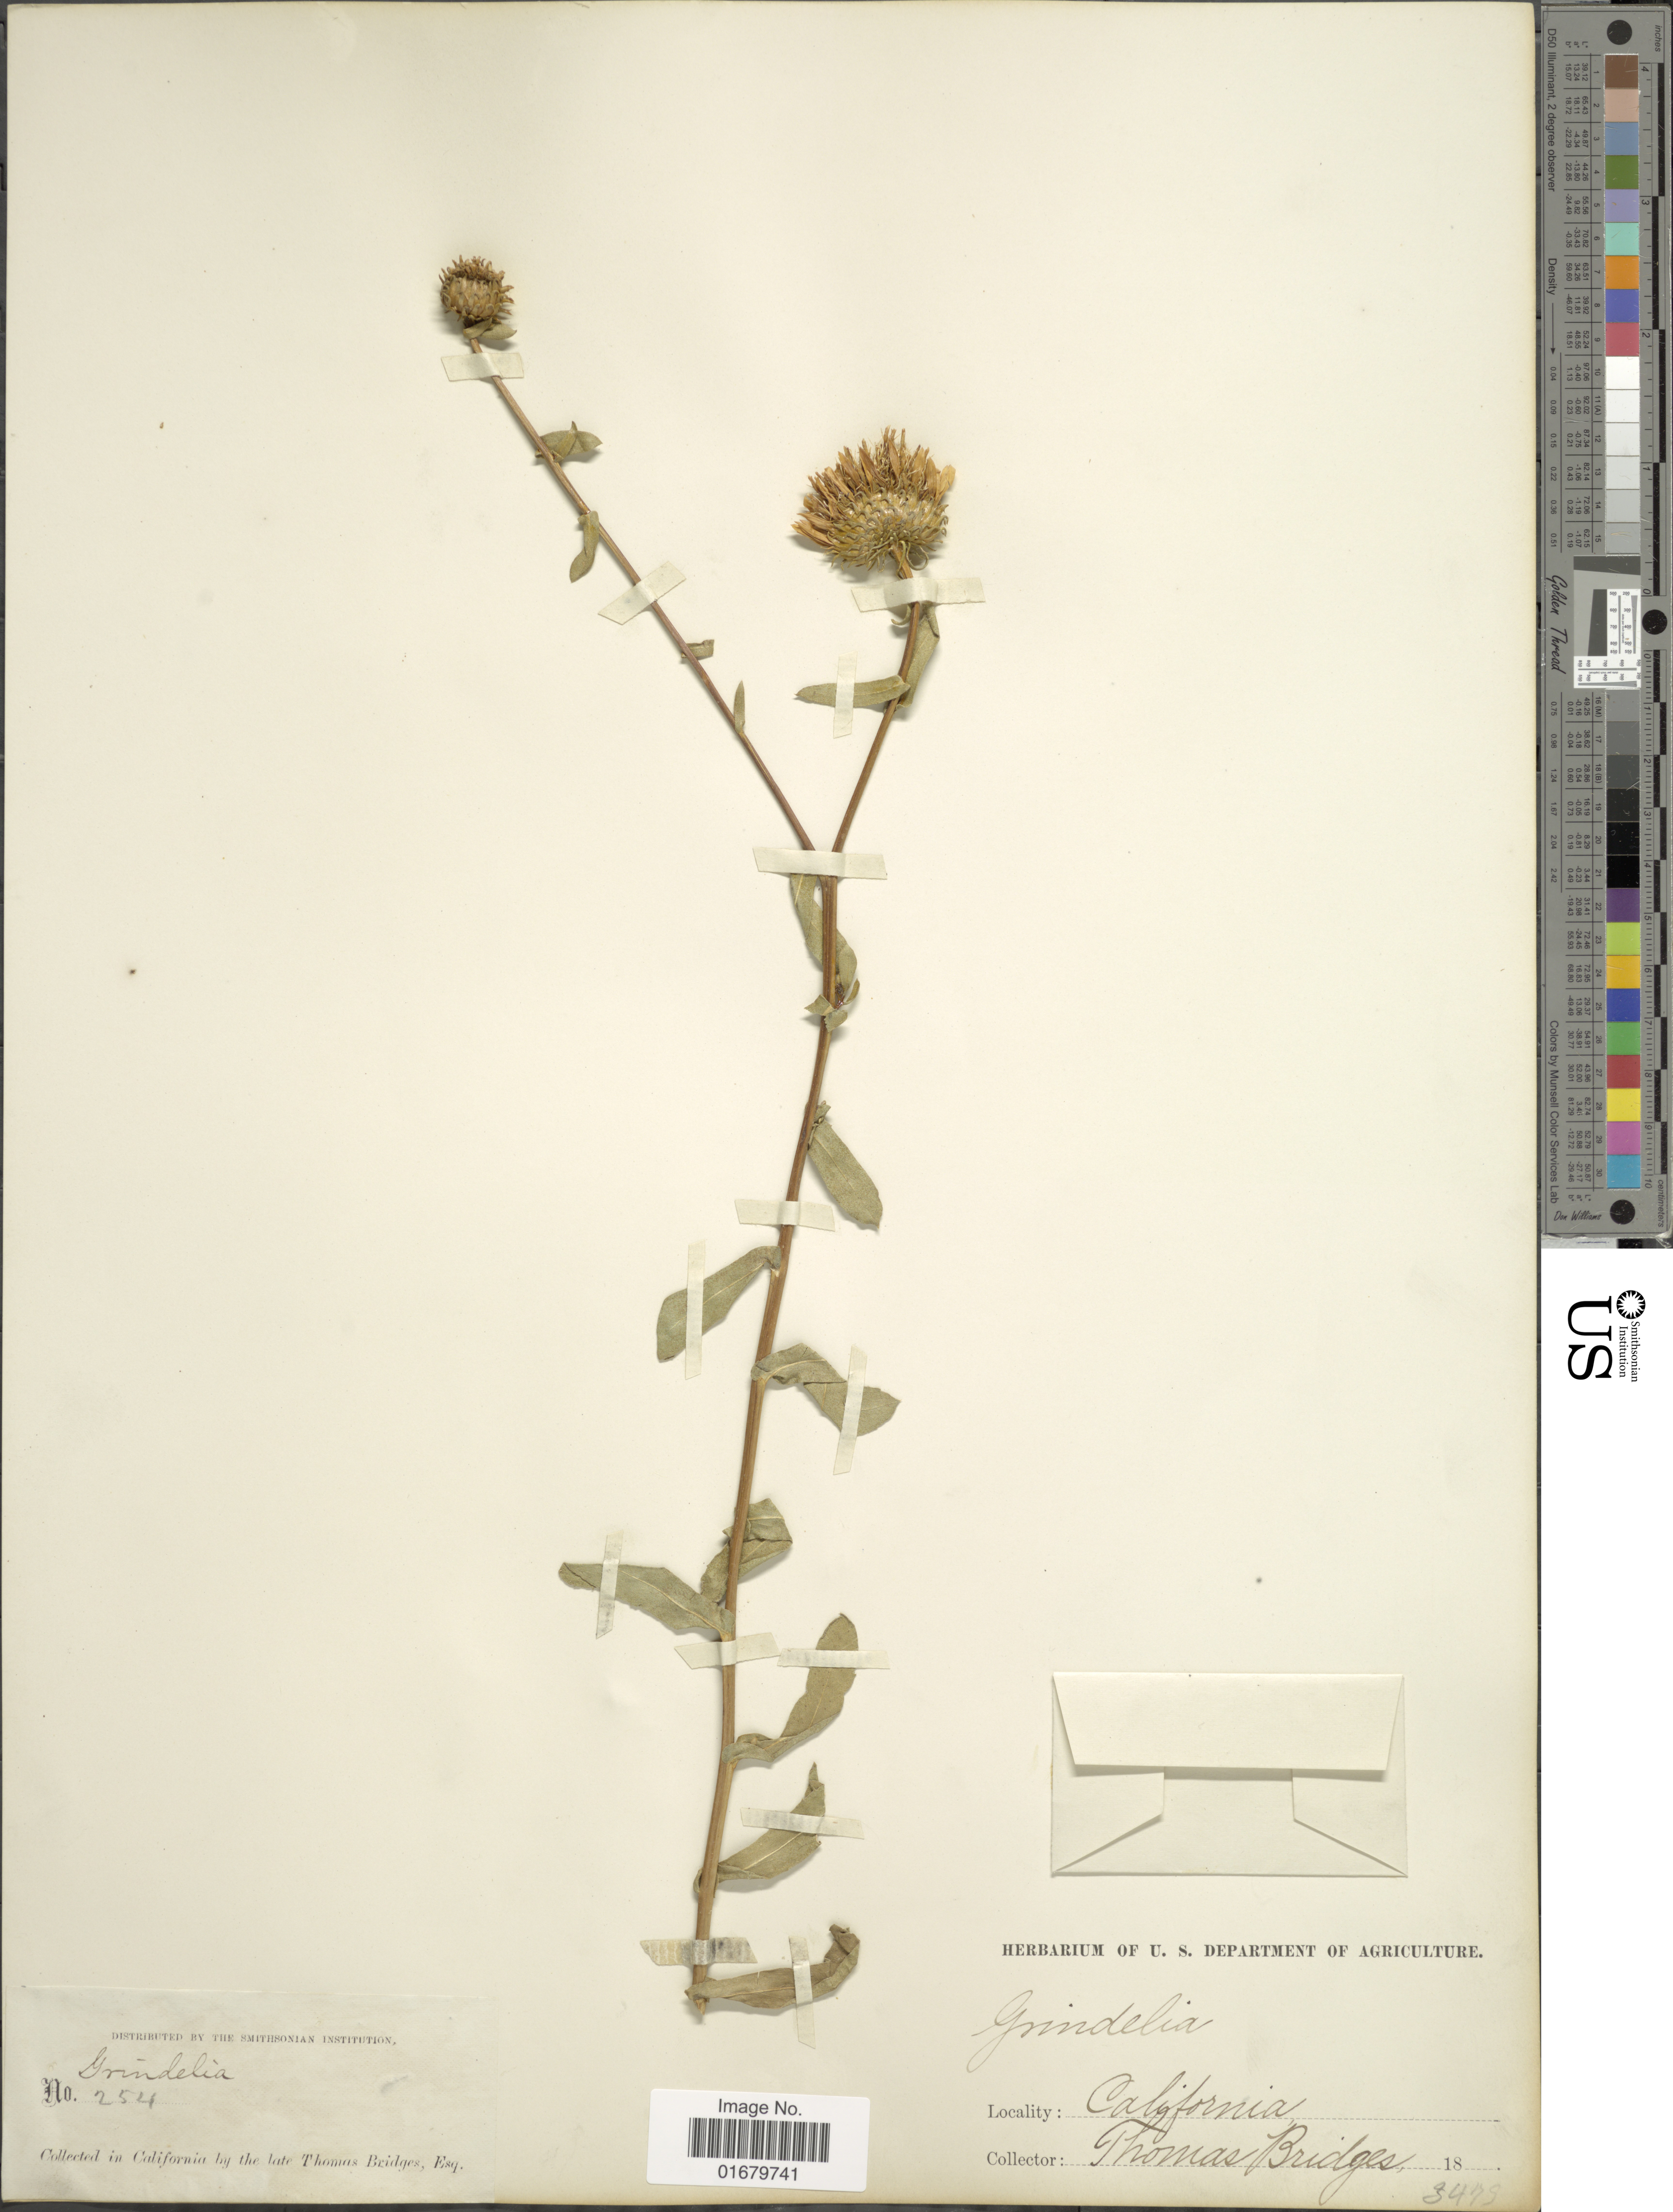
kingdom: Plantae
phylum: Tracheophyta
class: Magnoliopsida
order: Asterales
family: Asteraceae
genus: Grindelia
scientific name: Grindelia camporum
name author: Greene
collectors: T. Bridges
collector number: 254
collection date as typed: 18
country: United States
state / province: California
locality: California.